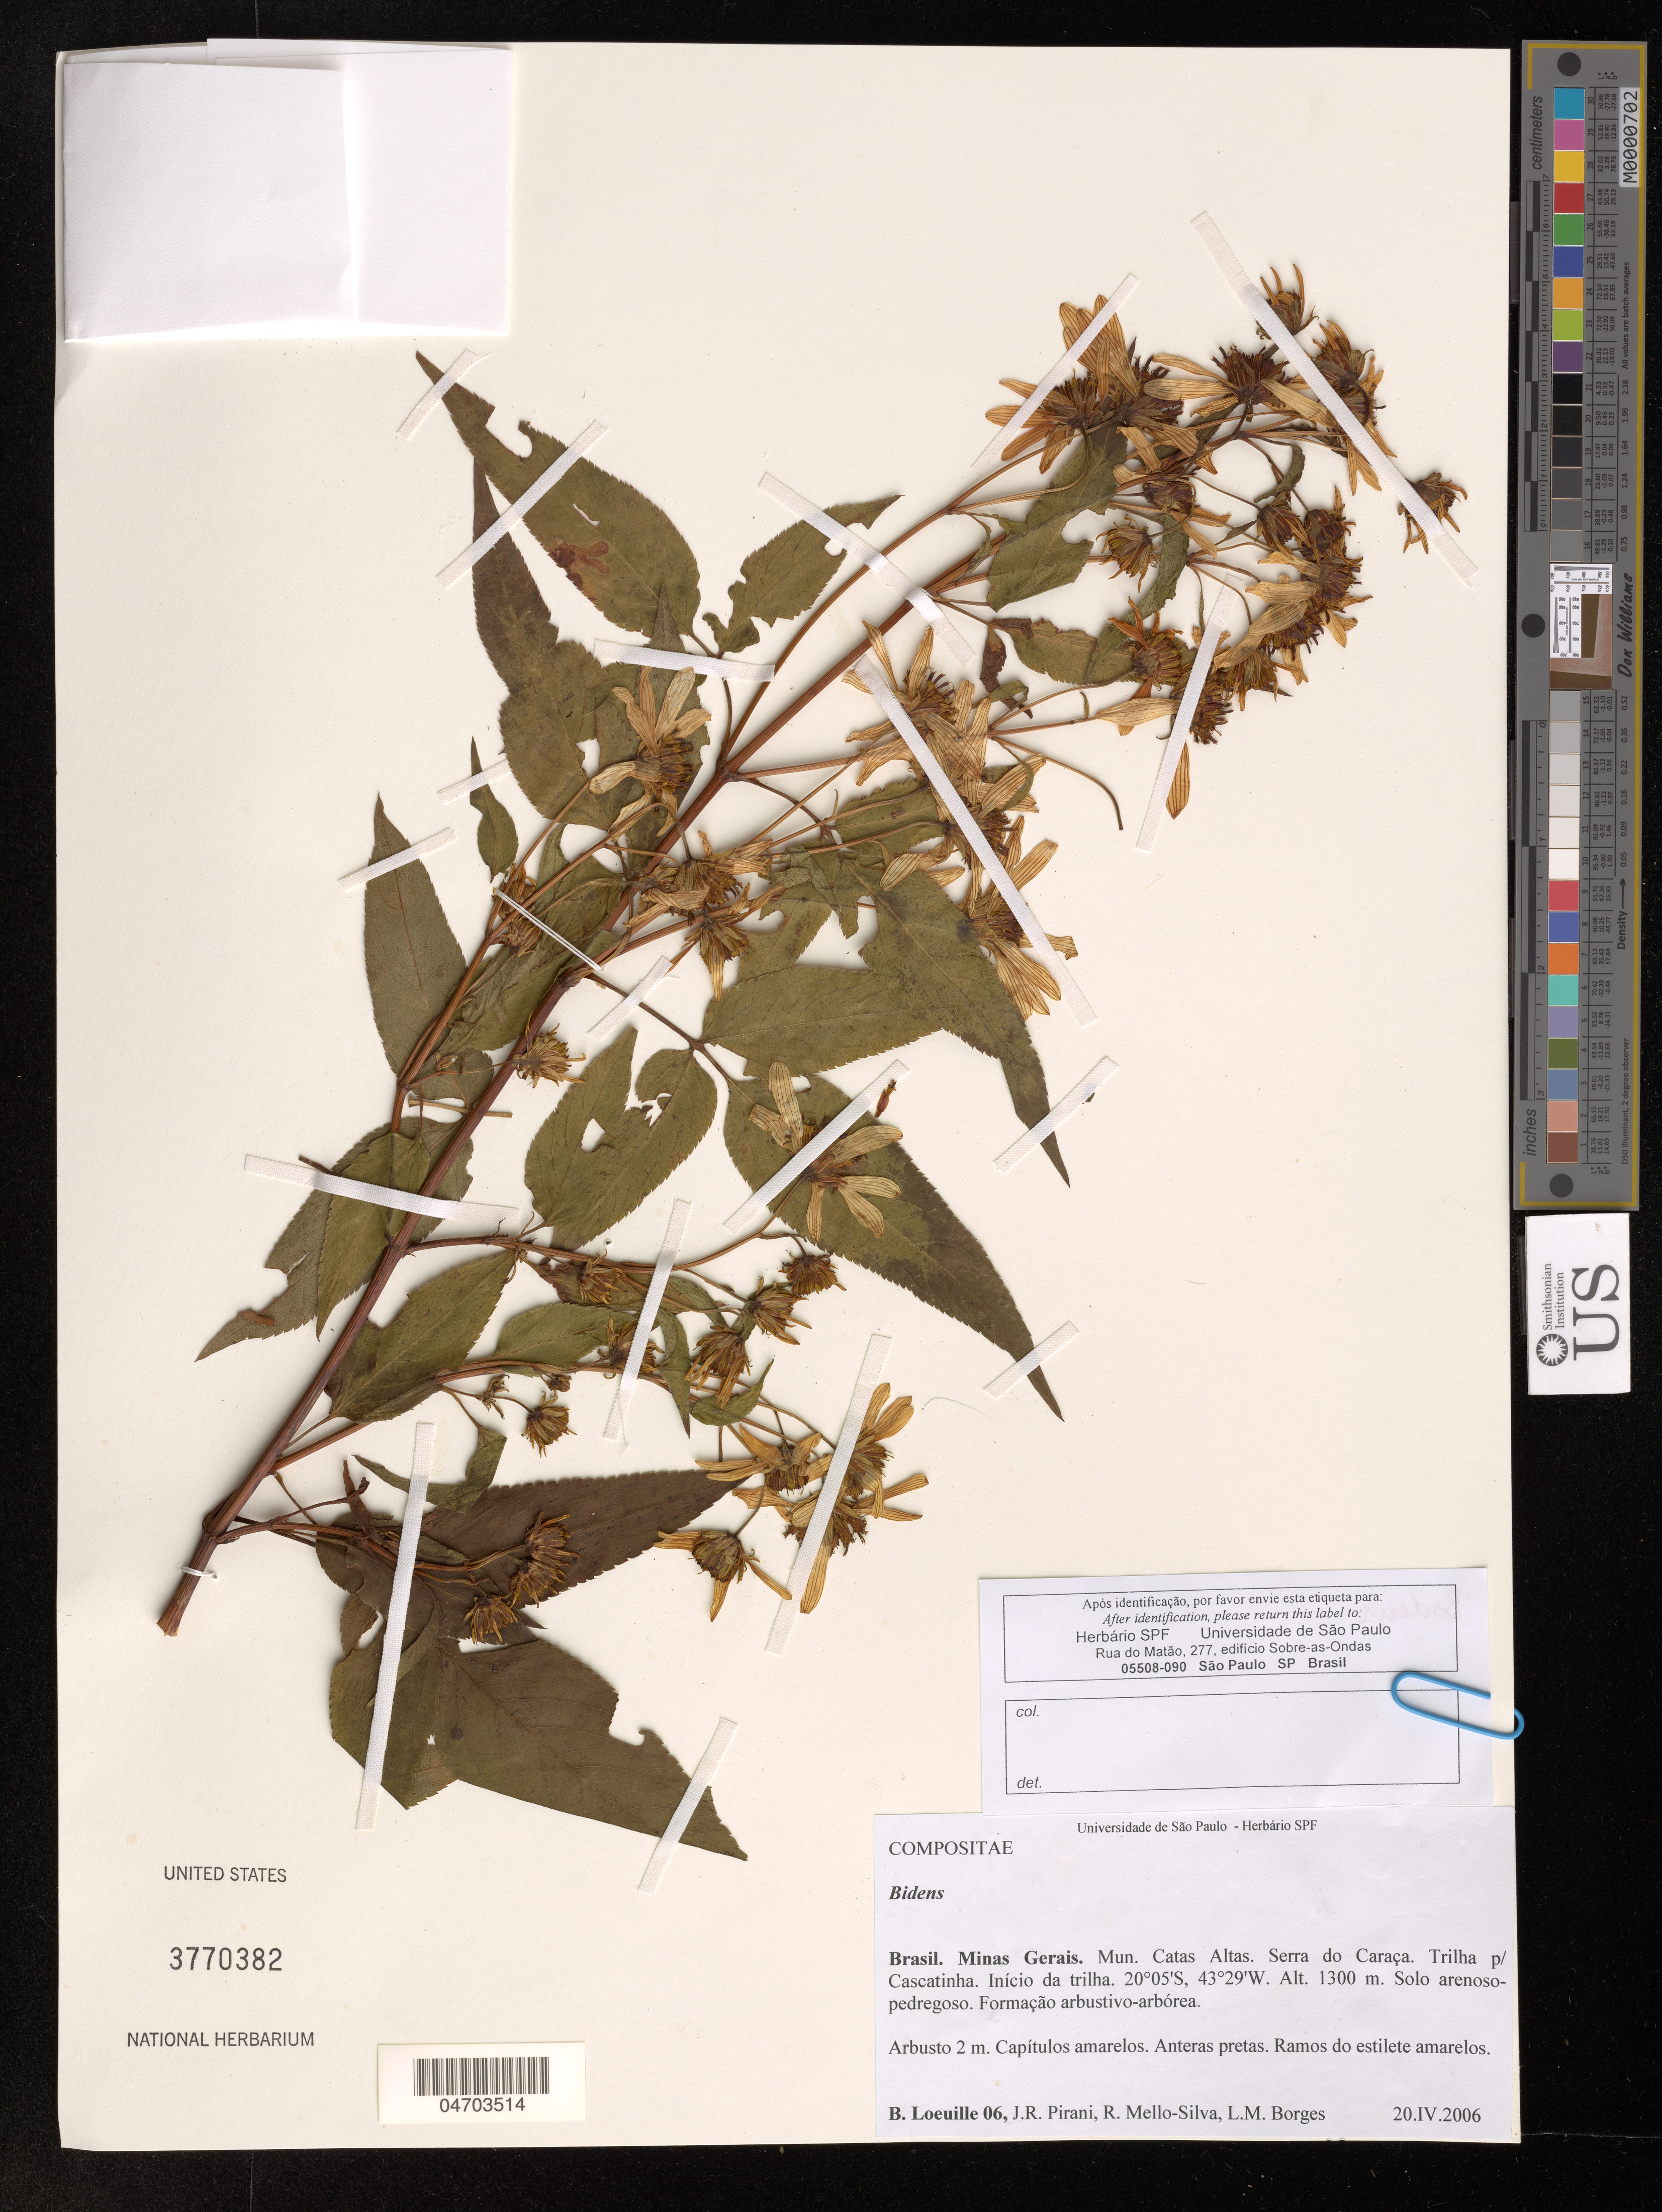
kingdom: Plantae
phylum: Tracheophyta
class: Magnoliopsida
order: Asterales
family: Asteraceae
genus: Bidens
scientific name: Bidens sp.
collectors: B. Loeuille, J. Pirani & R. Mello-Silva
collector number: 06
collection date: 2006-04-20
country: Brazil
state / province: Minas Gerais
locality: Mun. Catas Altas. Serra do Caraça.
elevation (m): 1300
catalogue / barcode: US 3770382